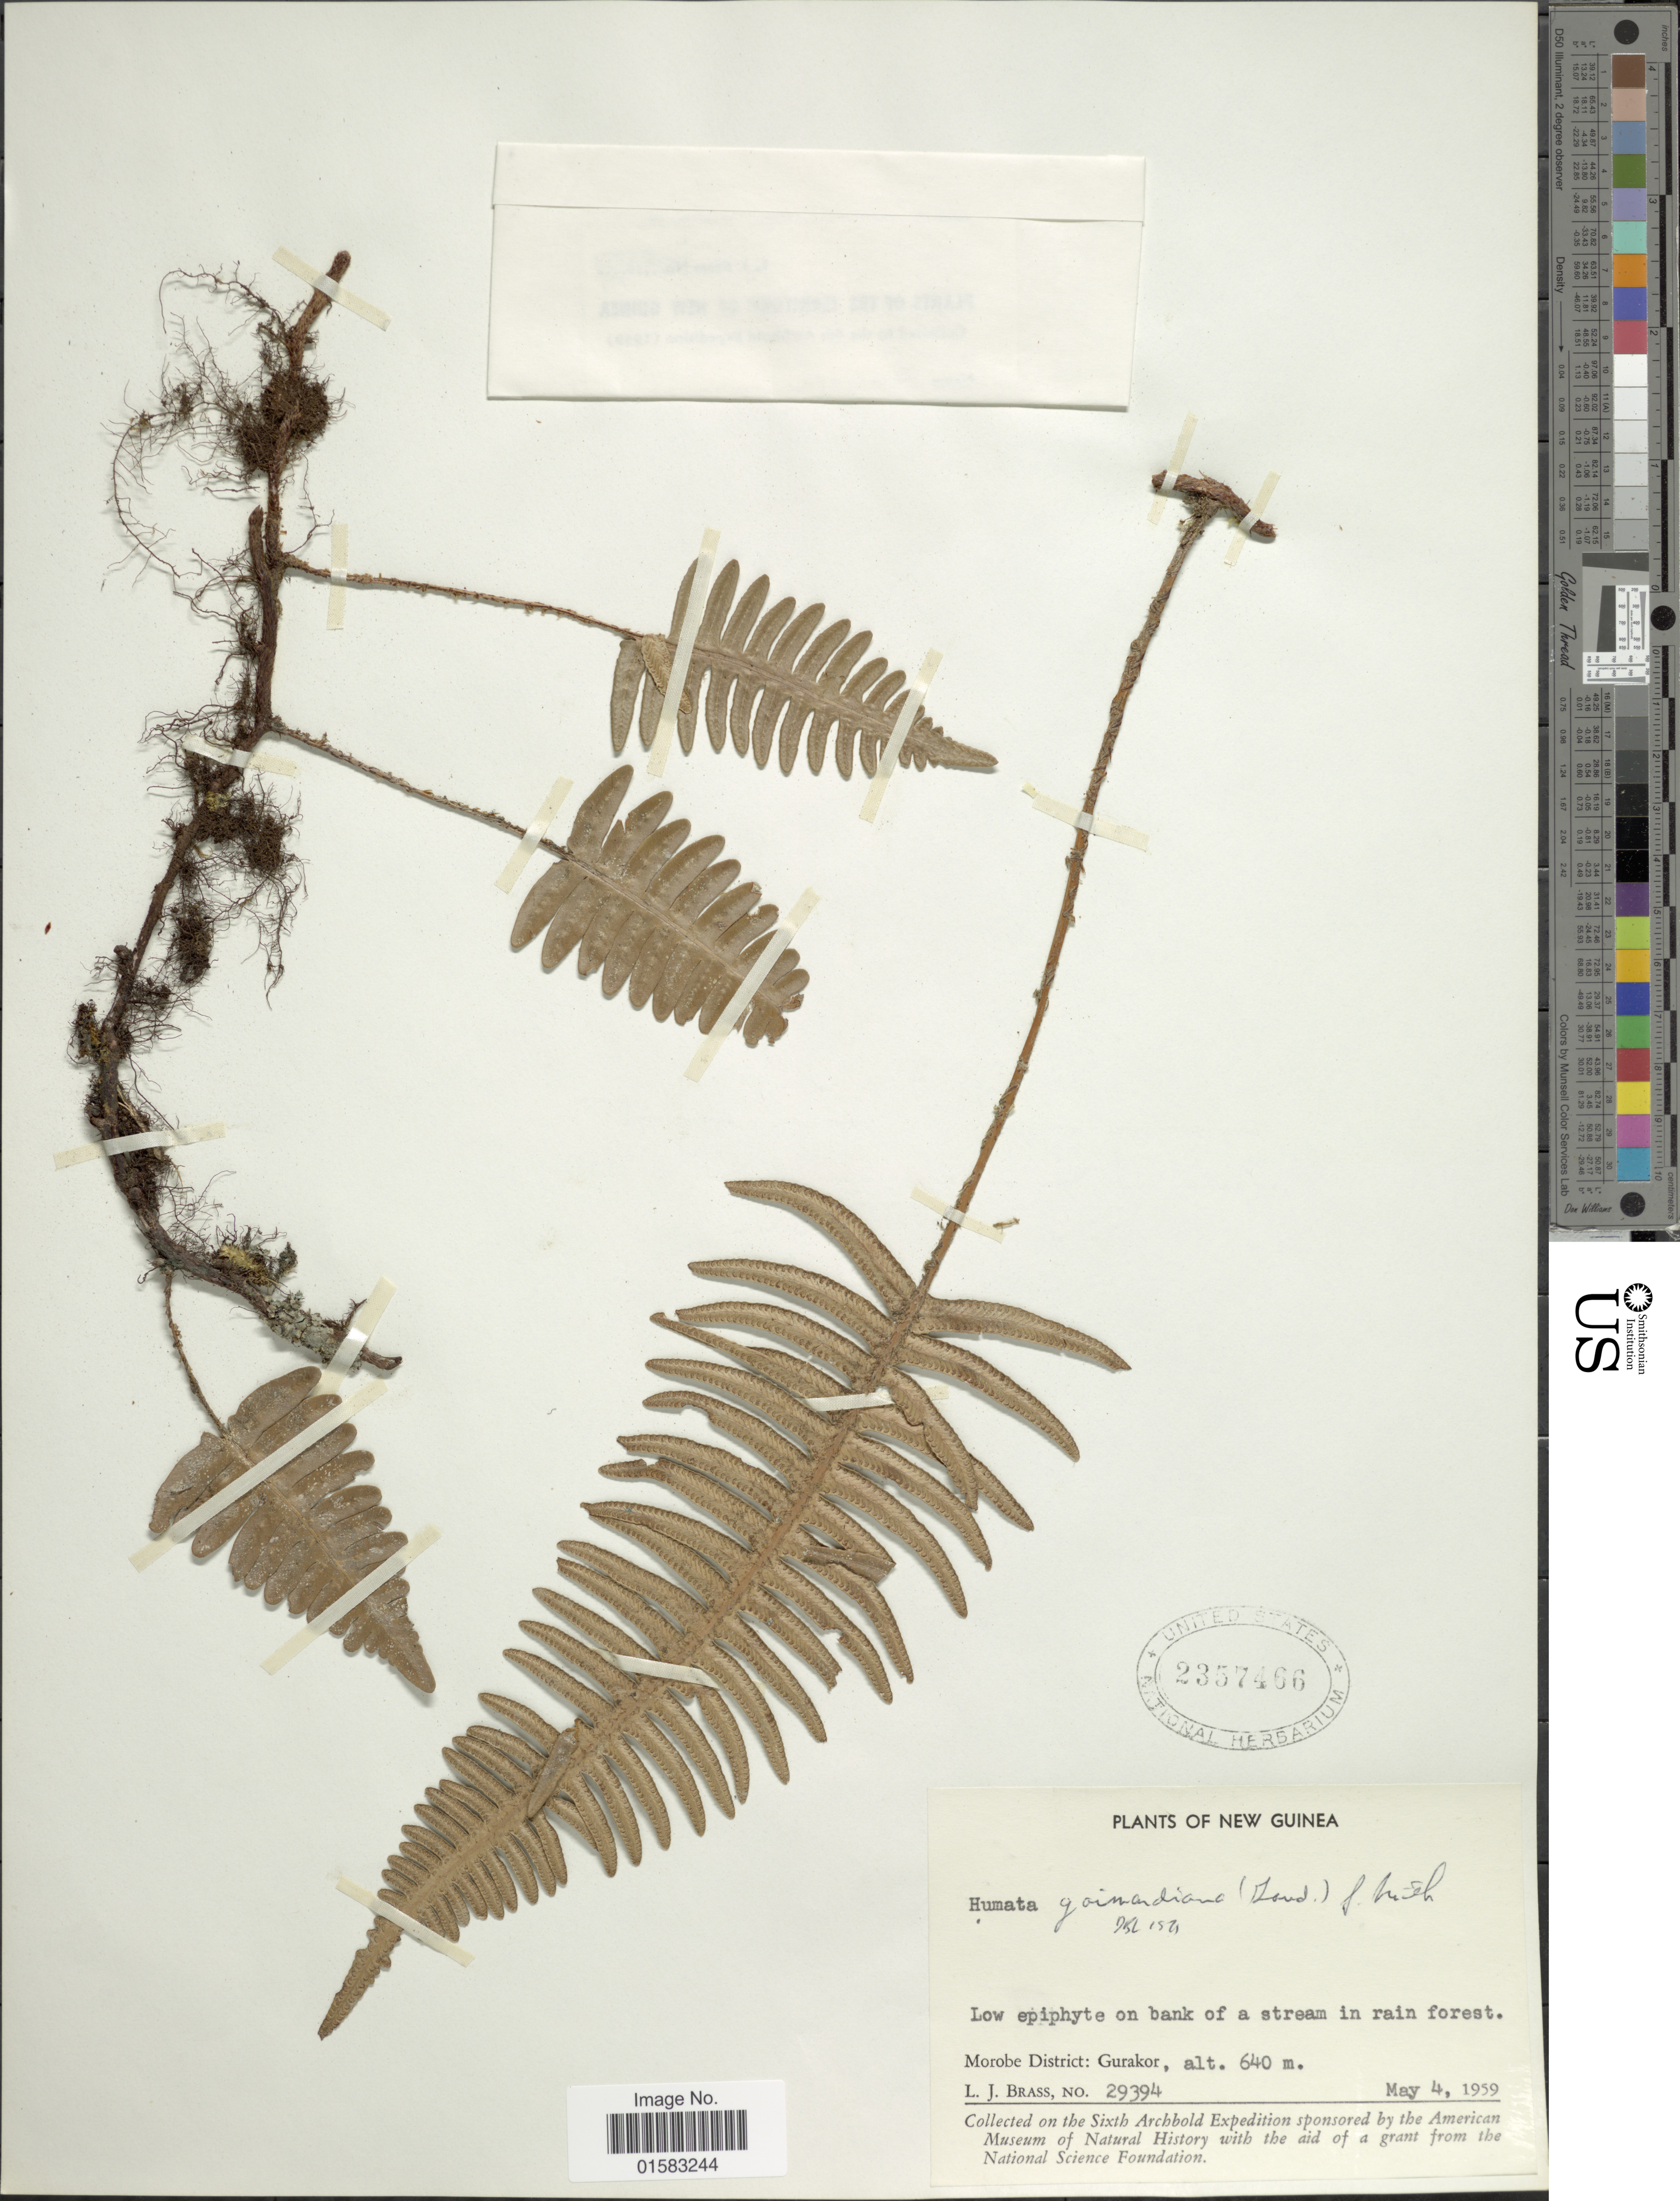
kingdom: Plantae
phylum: Tracheophyta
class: Polypodiopsida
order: Polypodiales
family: Davalliaceae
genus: Davallia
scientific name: Davallia pectinata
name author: Sm.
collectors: L. J. Brass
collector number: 29394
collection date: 1959-05-04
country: Papua New Guinea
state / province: Morobe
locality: New Guinea, Gurakor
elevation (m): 640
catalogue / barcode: US 2357466